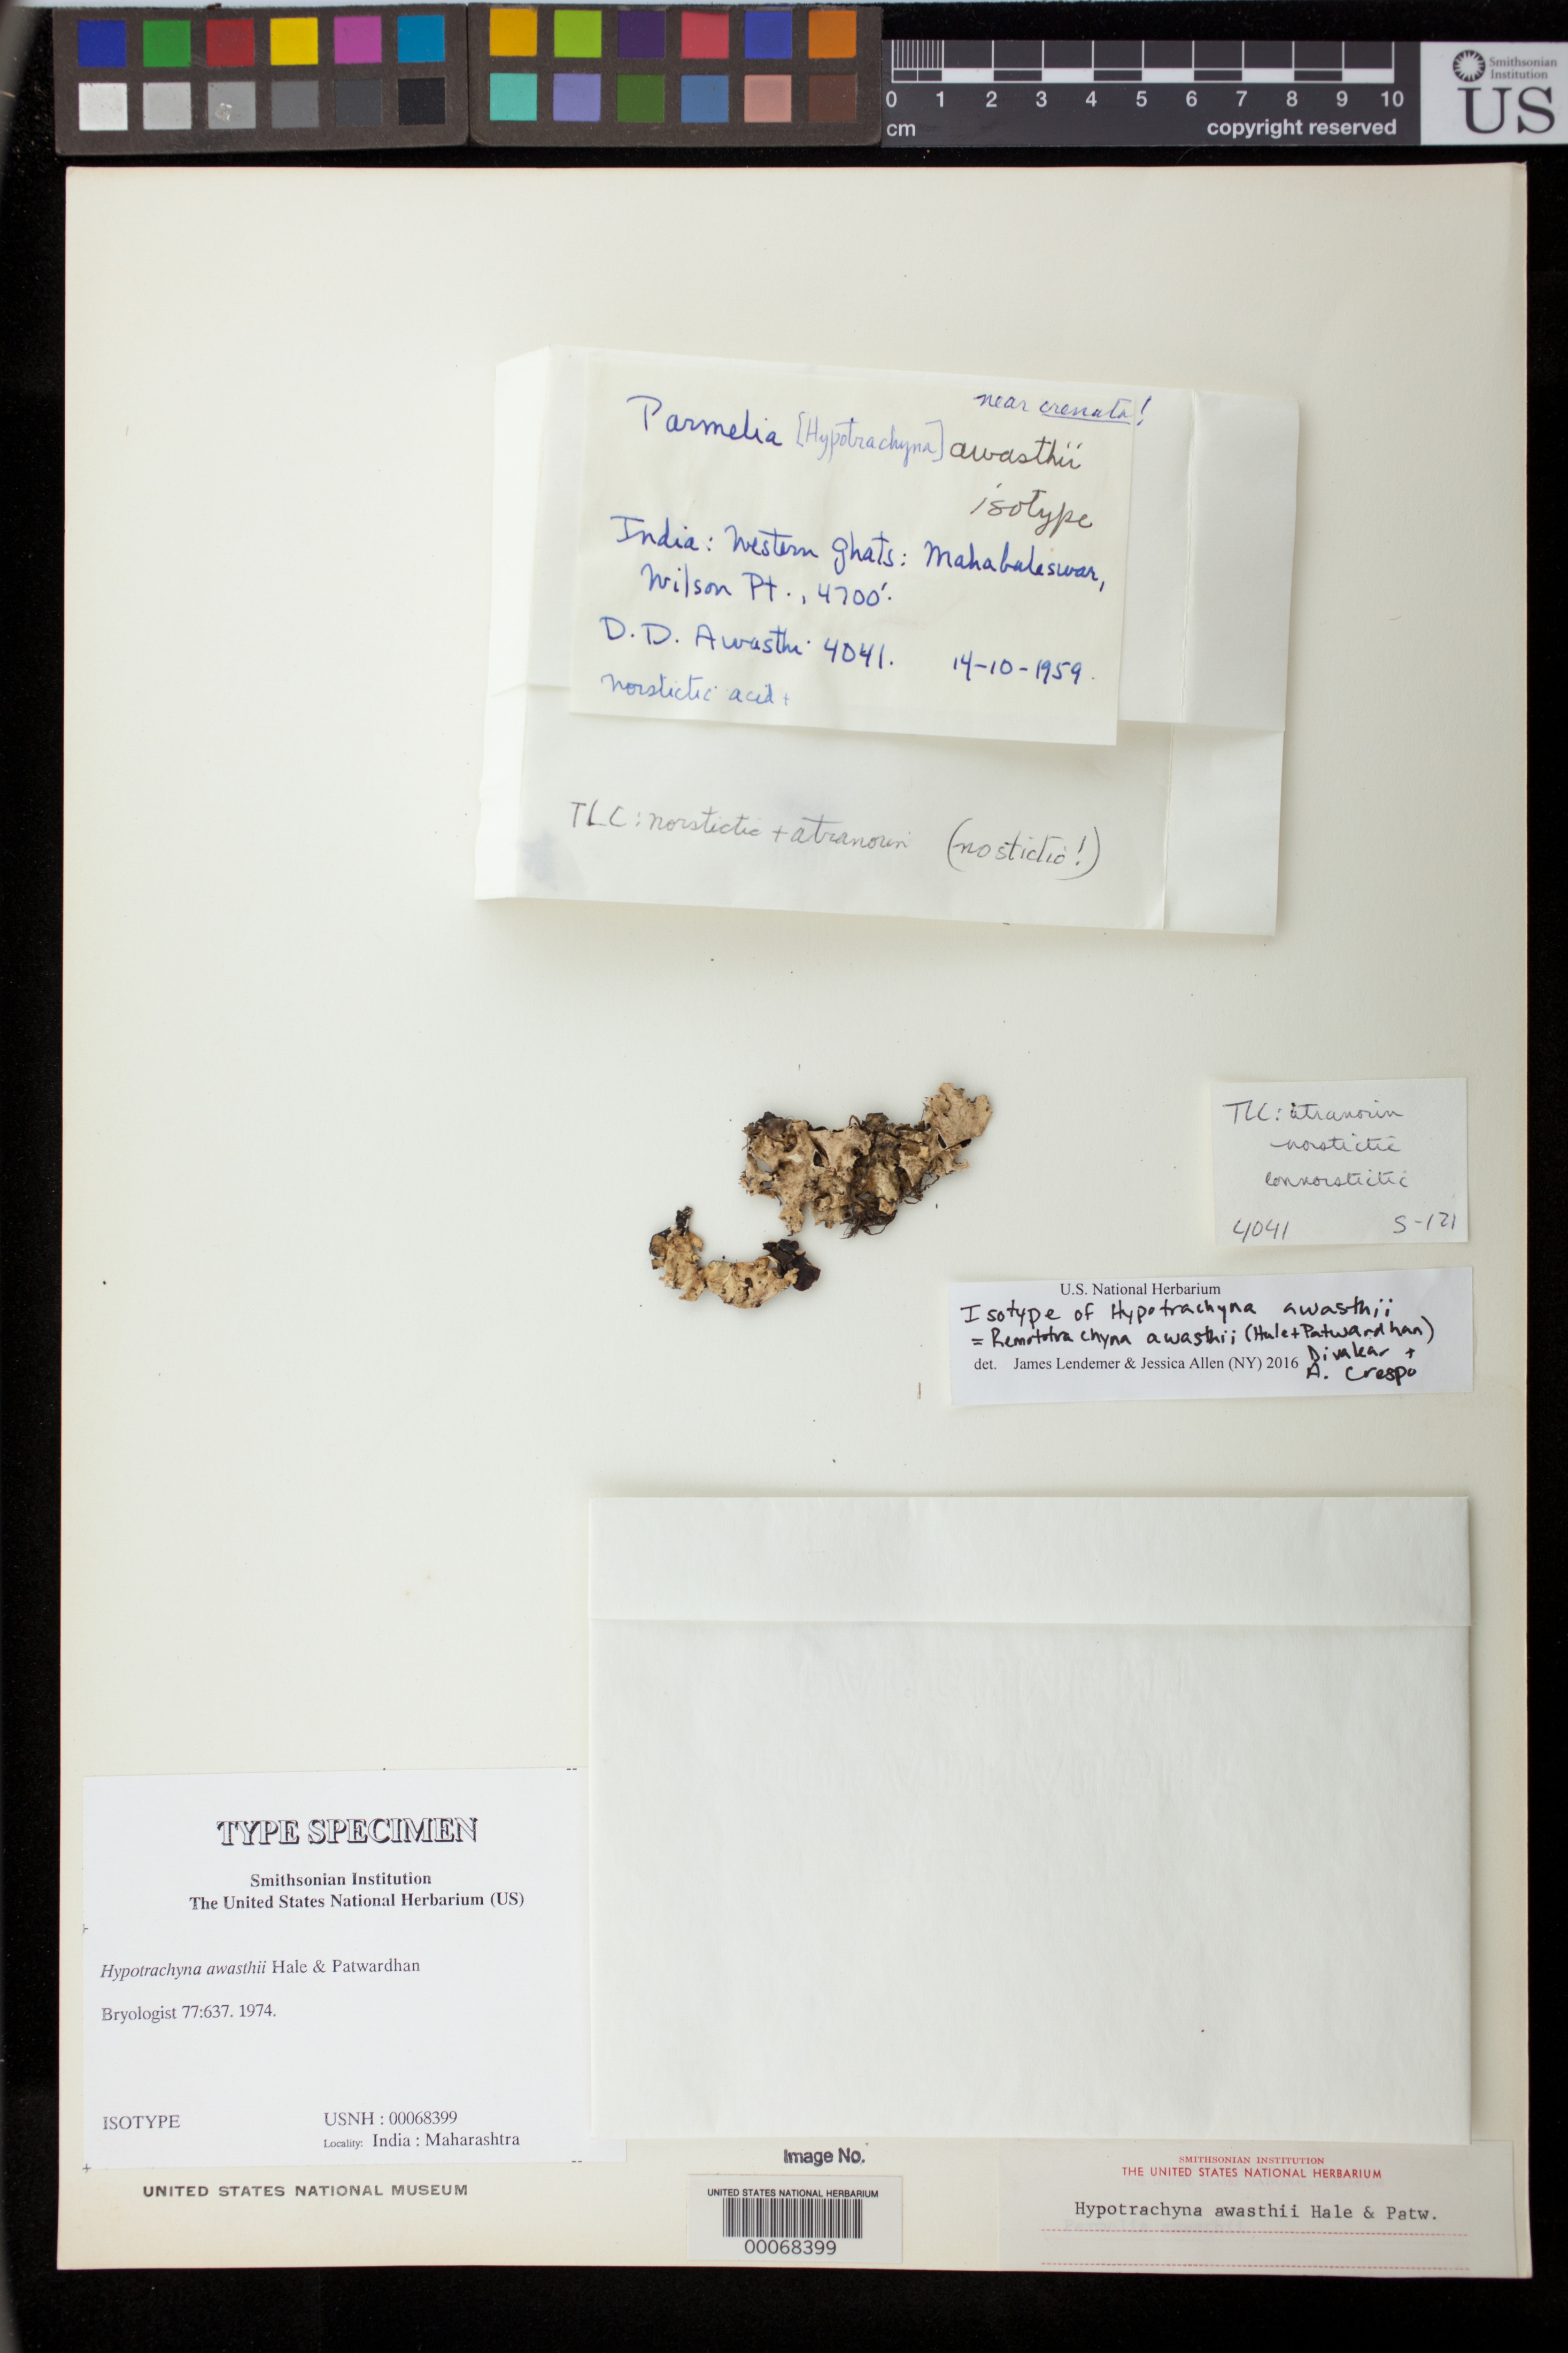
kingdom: Fungi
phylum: Ascomycota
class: Lecanoromycetes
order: Lecanorales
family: Parmeliaceae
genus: Hypotrachyna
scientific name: Hypotrachyna awasthii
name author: Hale & Patw.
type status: Isotype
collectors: D. Awasthi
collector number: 4041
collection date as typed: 14 Oct 1959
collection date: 1959-10-14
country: India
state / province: Maharashtra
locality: Western Ghats, Mahabaleshwar, Wilson Pt.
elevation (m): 1433